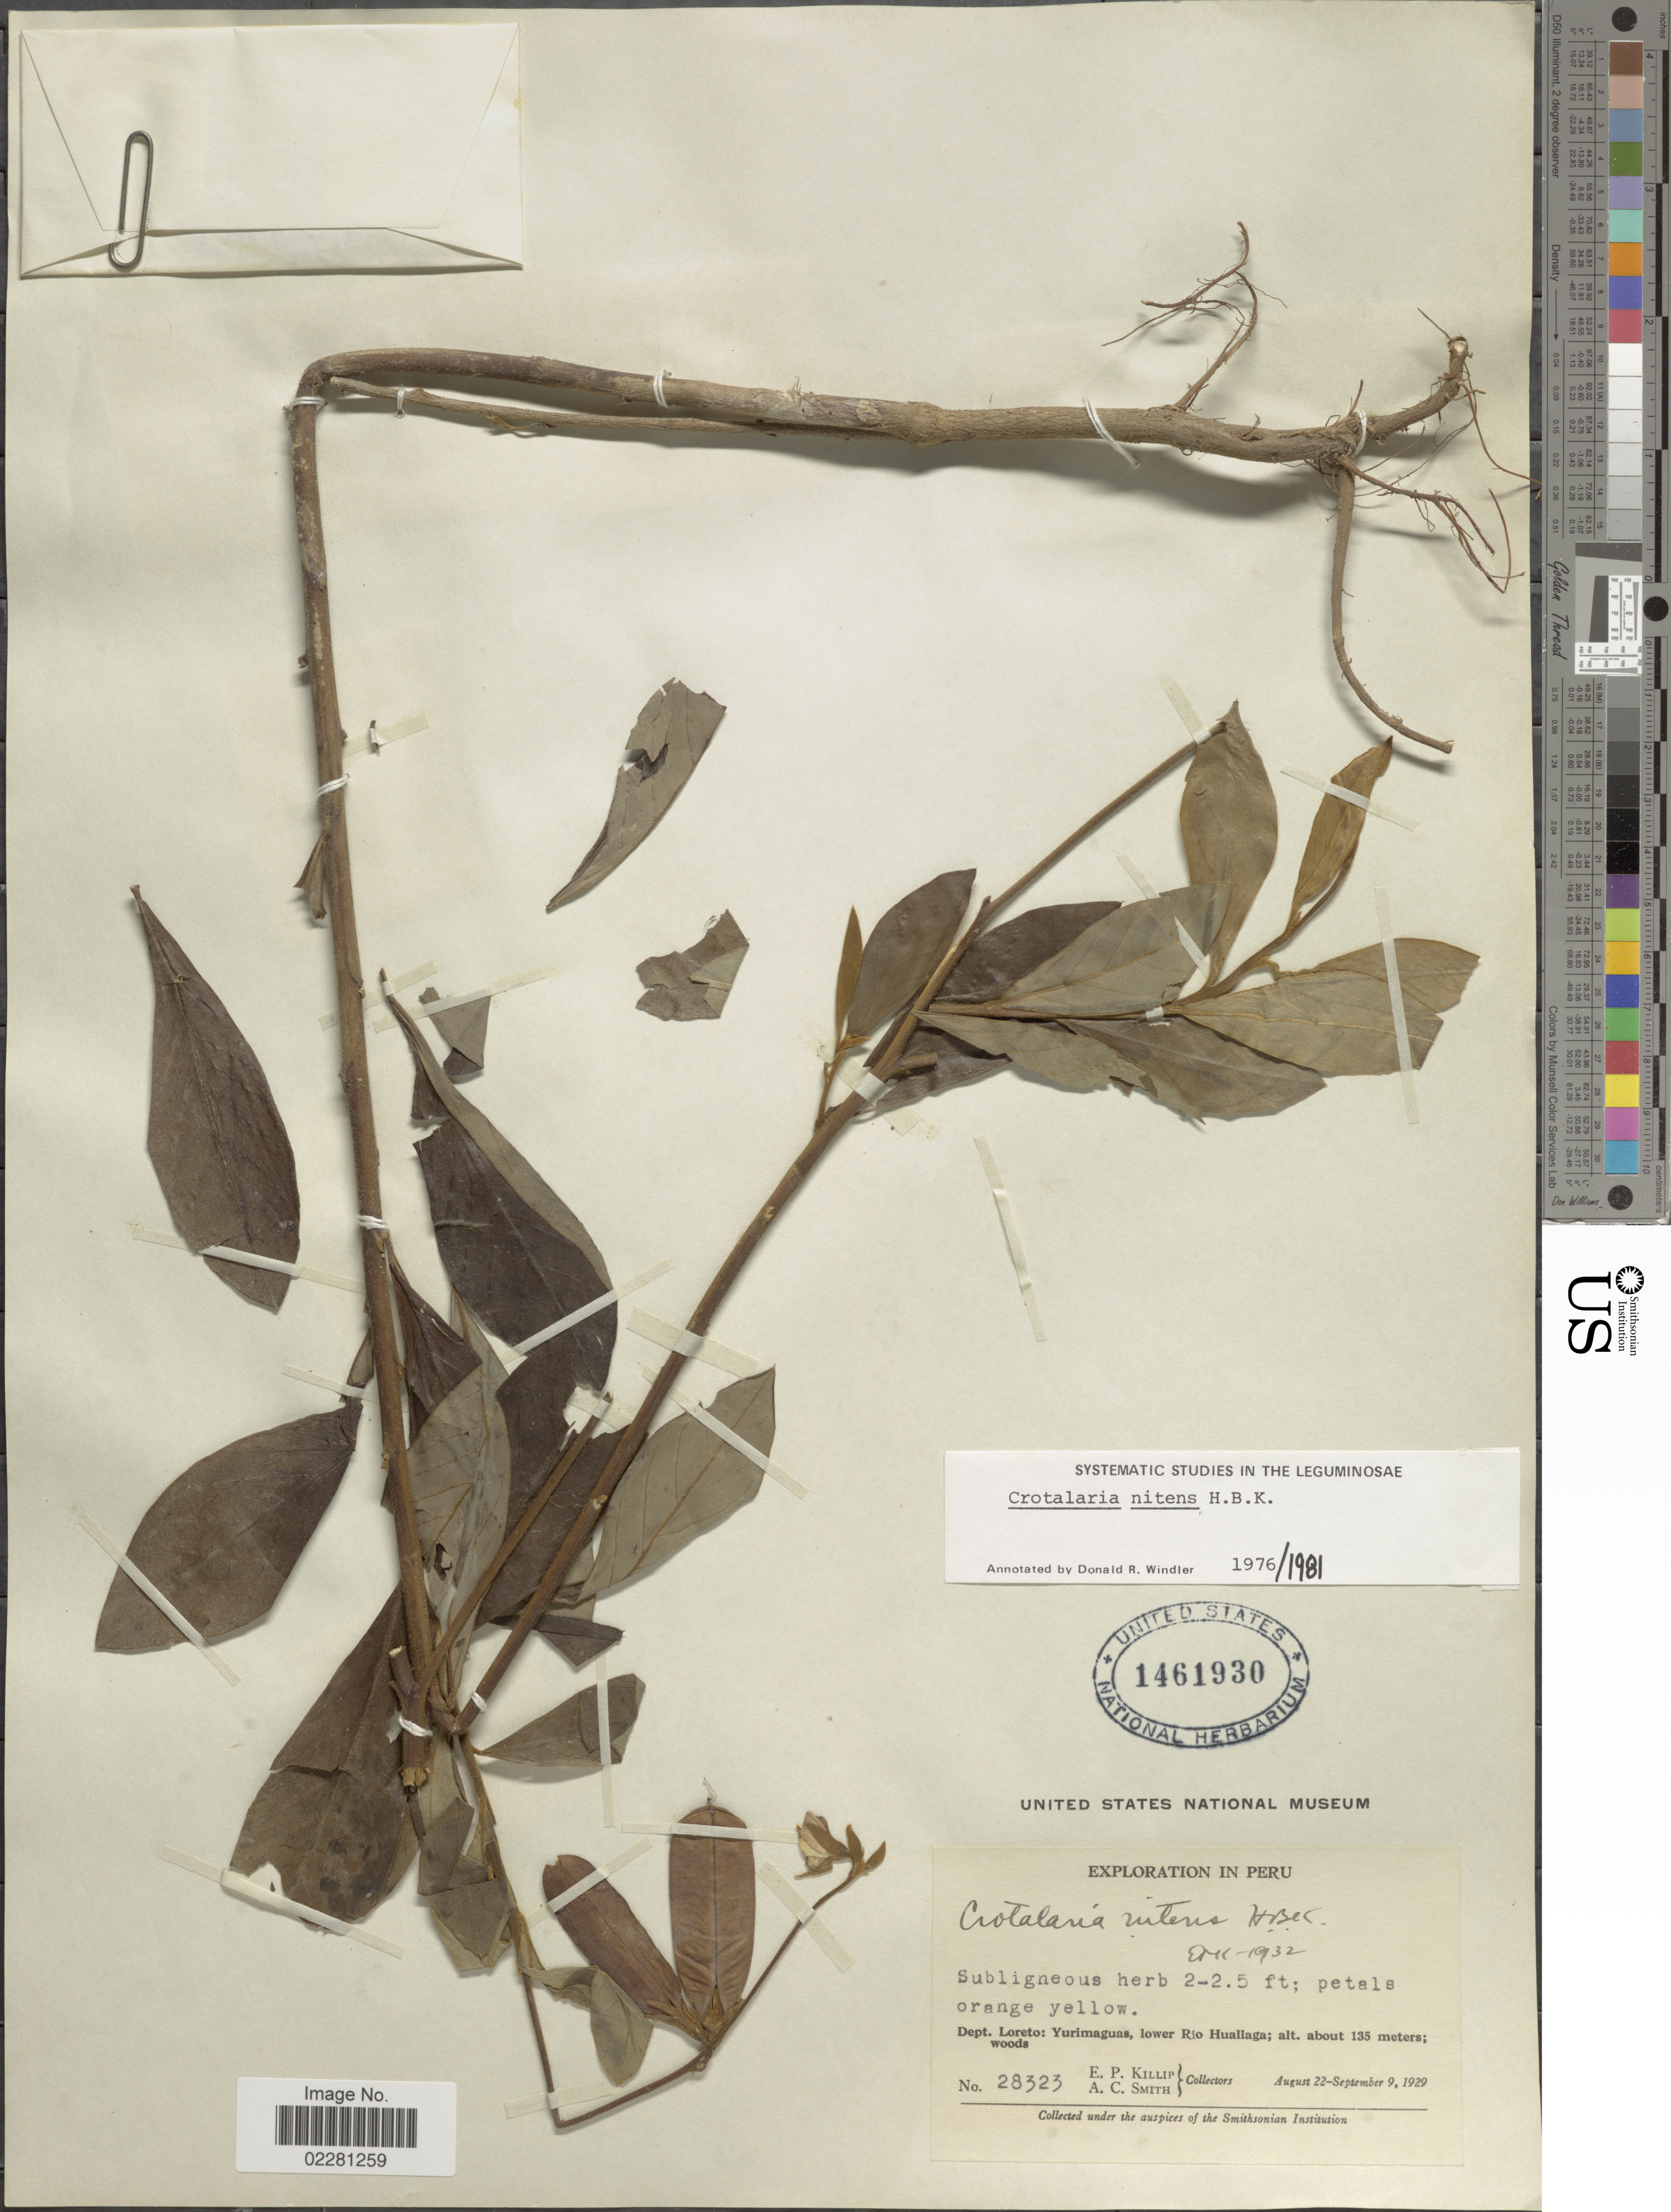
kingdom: Plantae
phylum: Tracheophyta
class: Magnoliopsida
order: Fabales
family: Fabaceae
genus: Crotalaria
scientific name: Crotalaria nitens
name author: Kunth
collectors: E. P. Killip & A. C. Smith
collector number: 28323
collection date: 1929-08-22/1929-09-09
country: Peru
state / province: Loreto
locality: Yurimaguas, lower Rio Huallaga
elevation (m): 135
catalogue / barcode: US 1461930